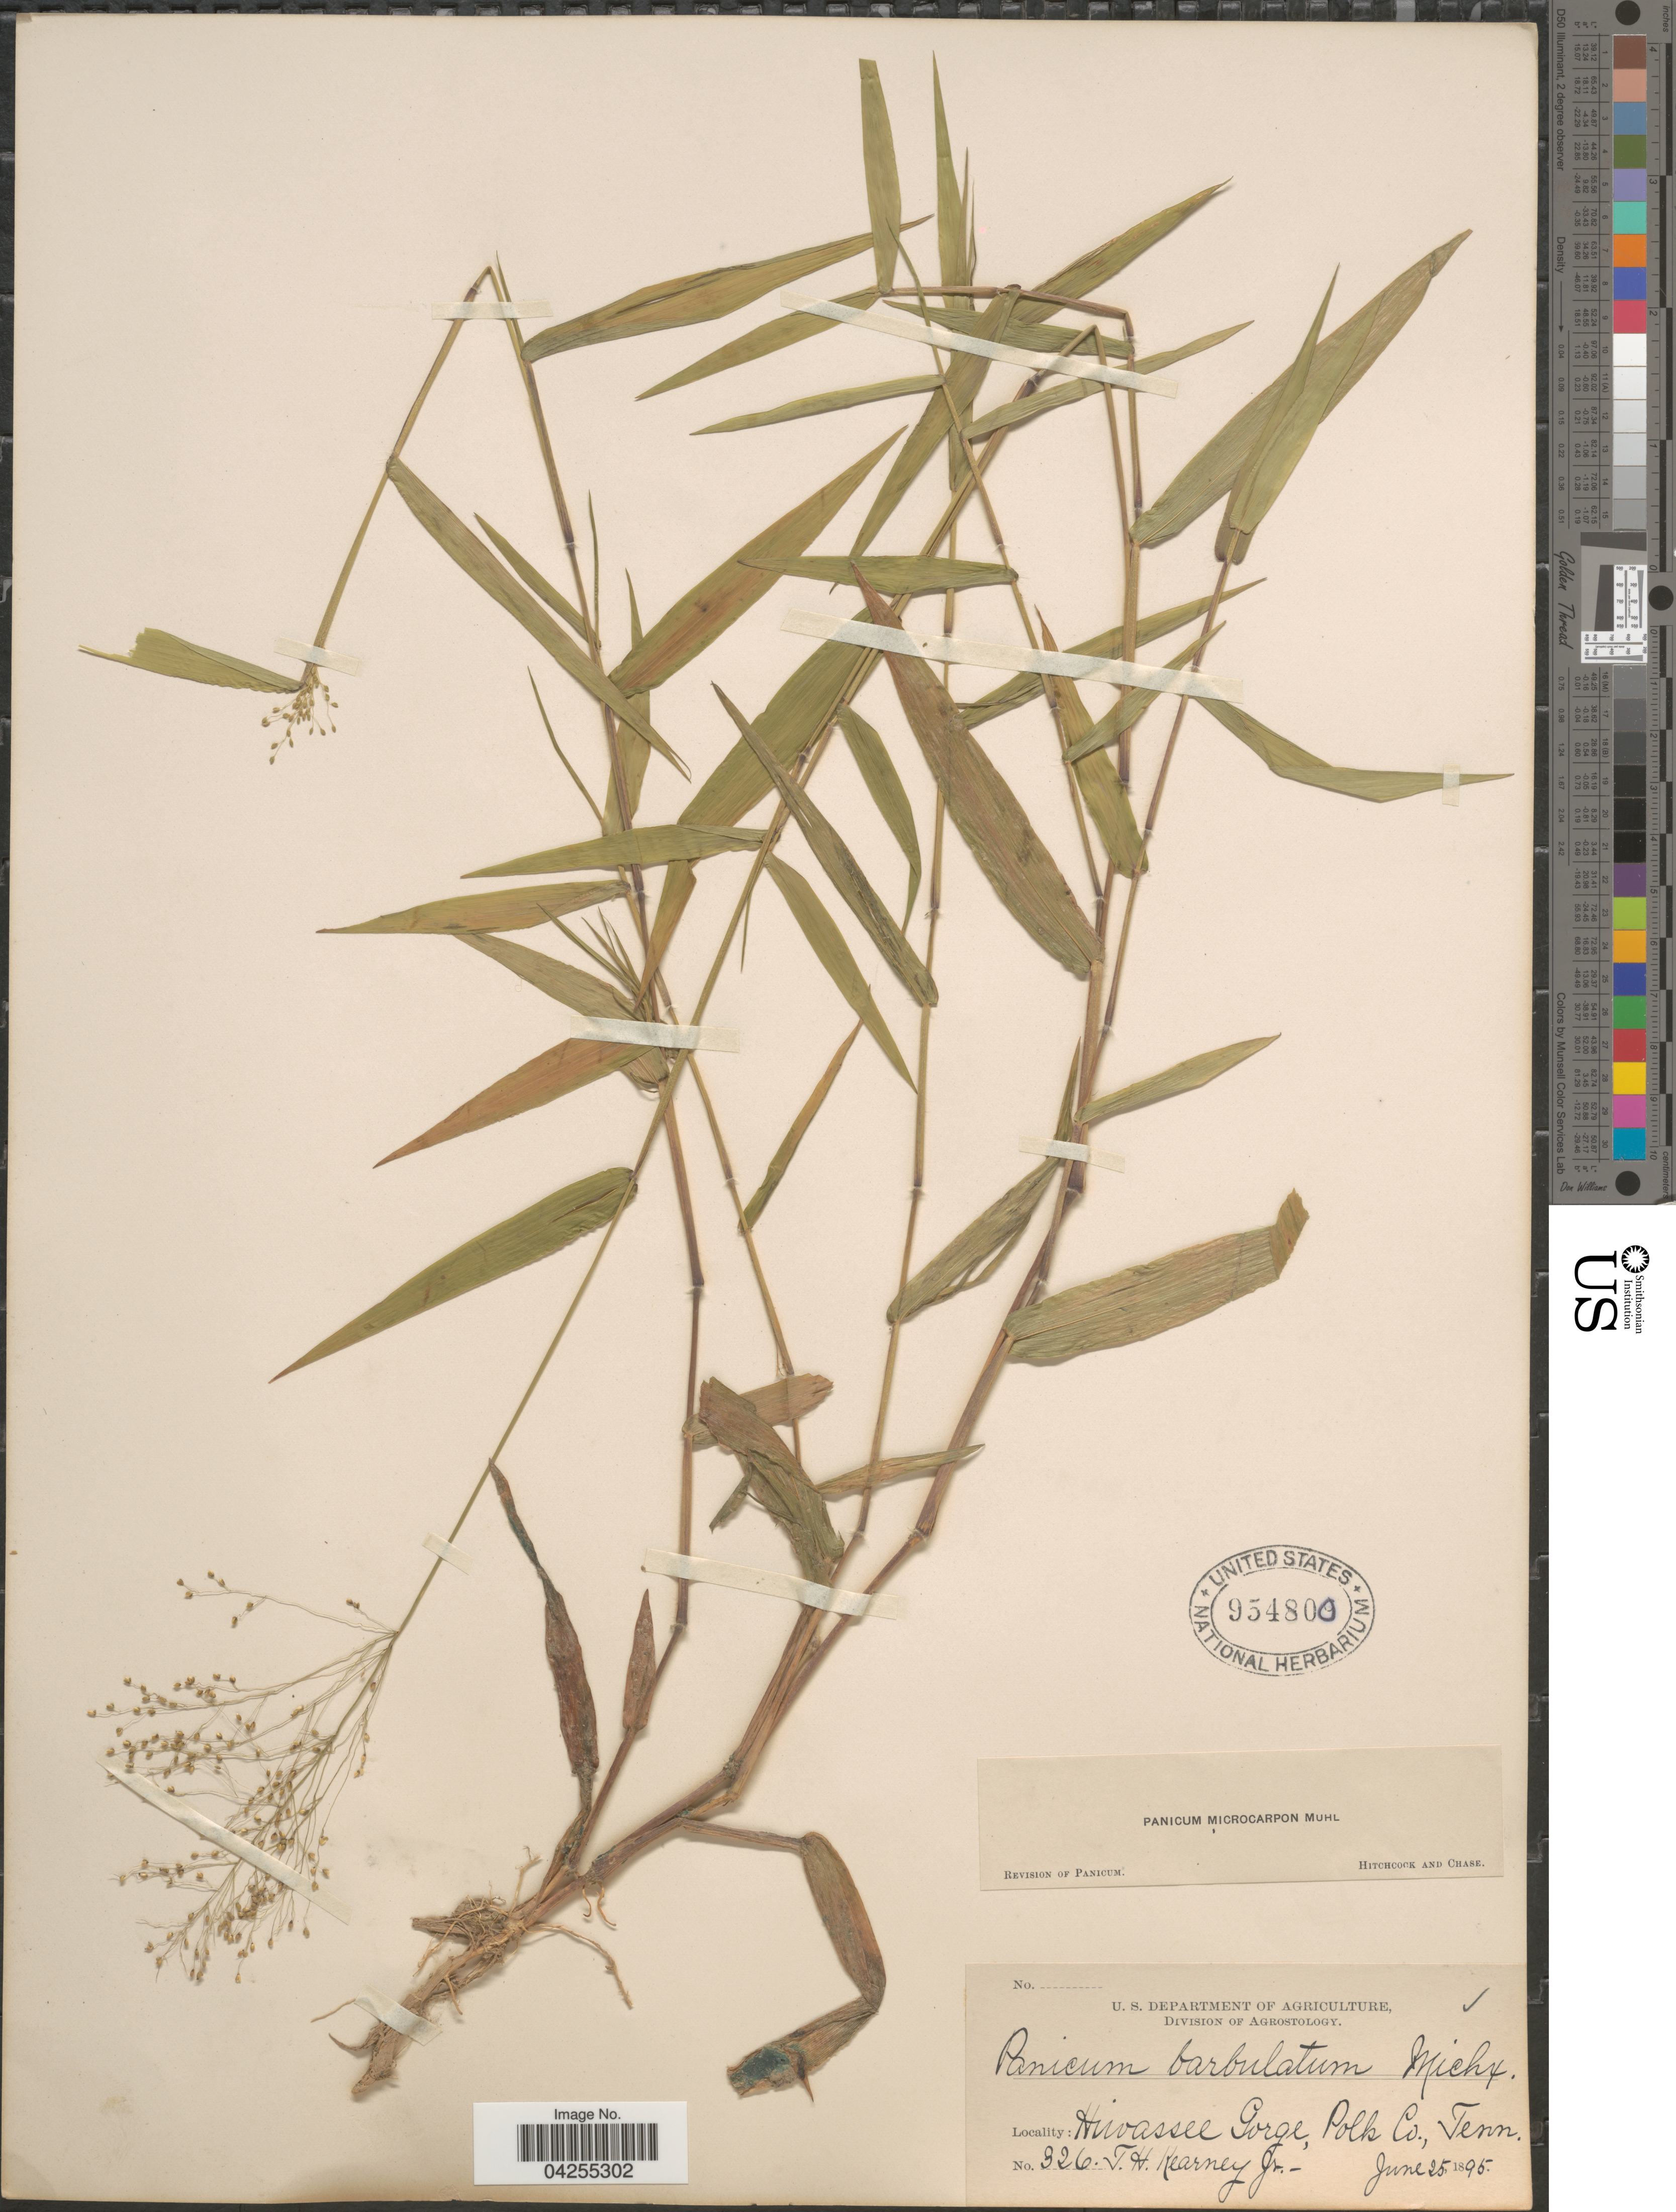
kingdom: Plantae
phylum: Tracheophyta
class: Liliopsida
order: Poales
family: Poaceae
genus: Dichanthelium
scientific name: Dichanthelium dichotomum var. dichotomum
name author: (L.) Gould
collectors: T. H. Kearney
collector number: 326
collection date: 1895-06-25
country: United States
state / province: Tennessee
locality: Hiwassee Gorge, Polk Co.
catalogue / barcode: US 954800